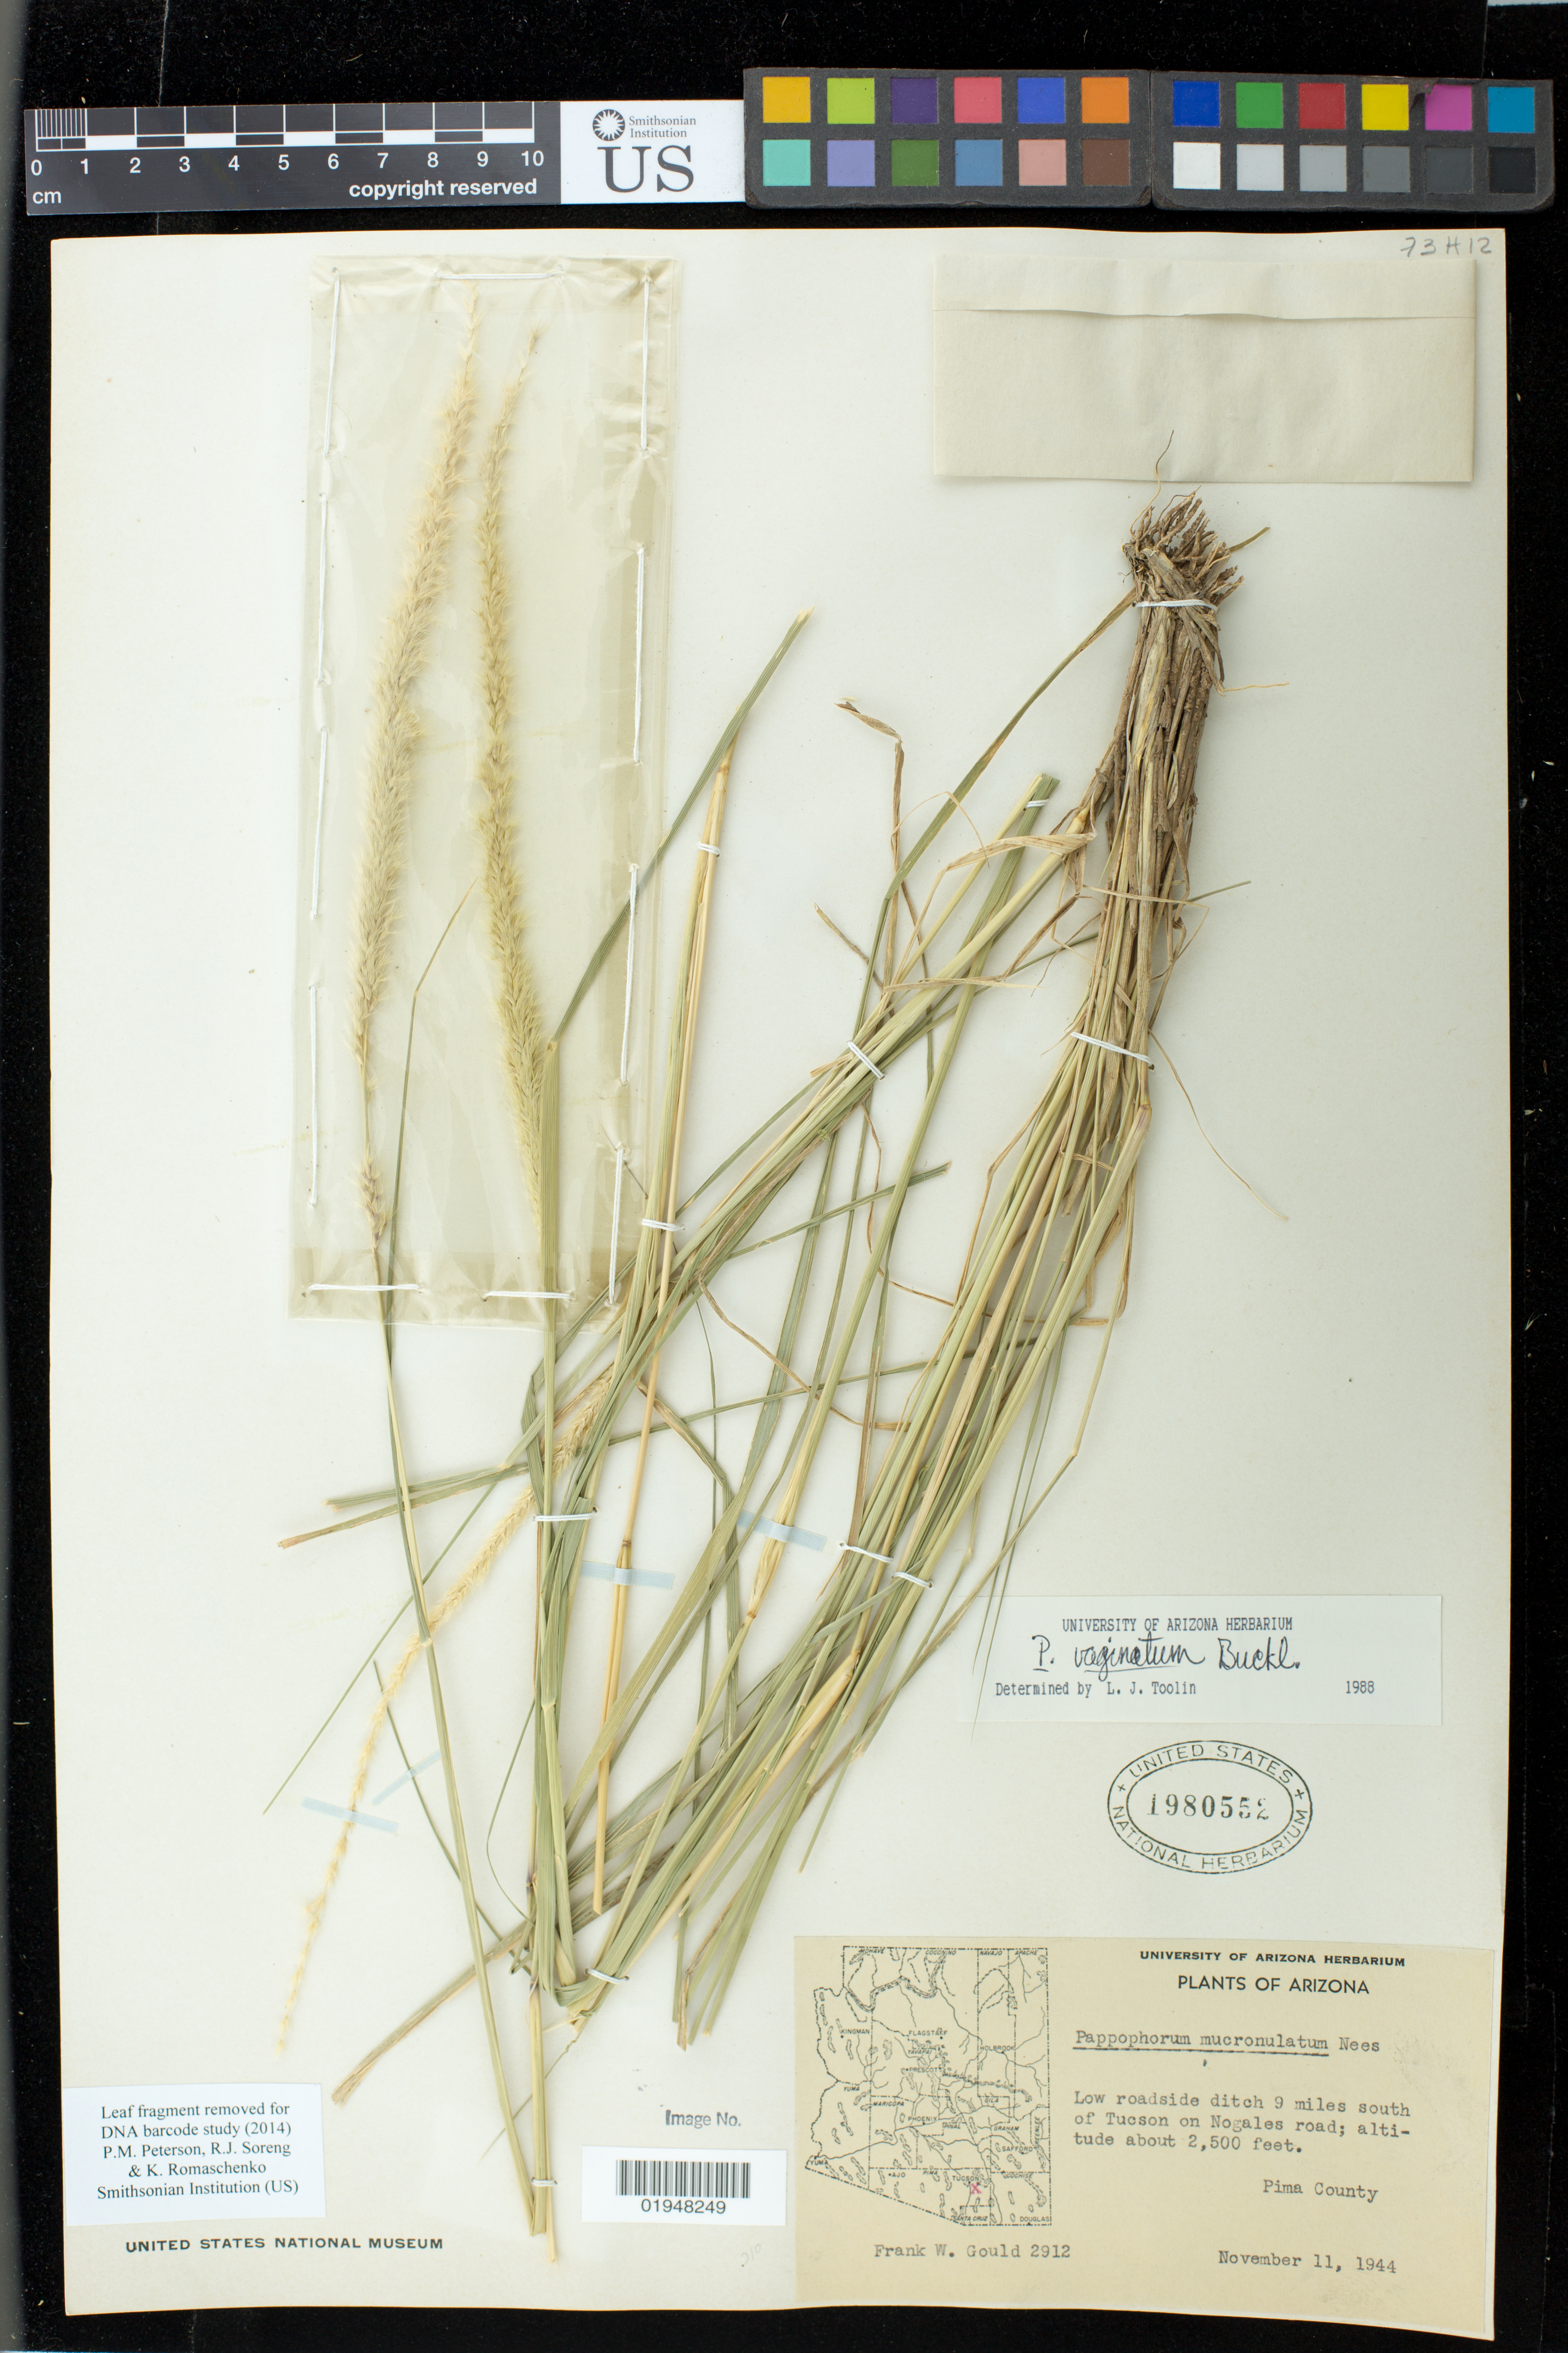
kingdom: Plantae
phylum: Tracheophyta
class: Liliopsida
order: Poales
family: Poaceae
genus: Pappophorum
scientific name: Pappophorum vaginatum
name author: Phil.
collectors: F. W. Gould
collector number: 2912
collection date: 1944-11-11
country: United States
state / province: Arizona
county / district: Pima County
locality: Low roadside ditch 9 miles south of Tucson on Nogales road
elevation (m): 762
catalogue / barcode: US 1980552